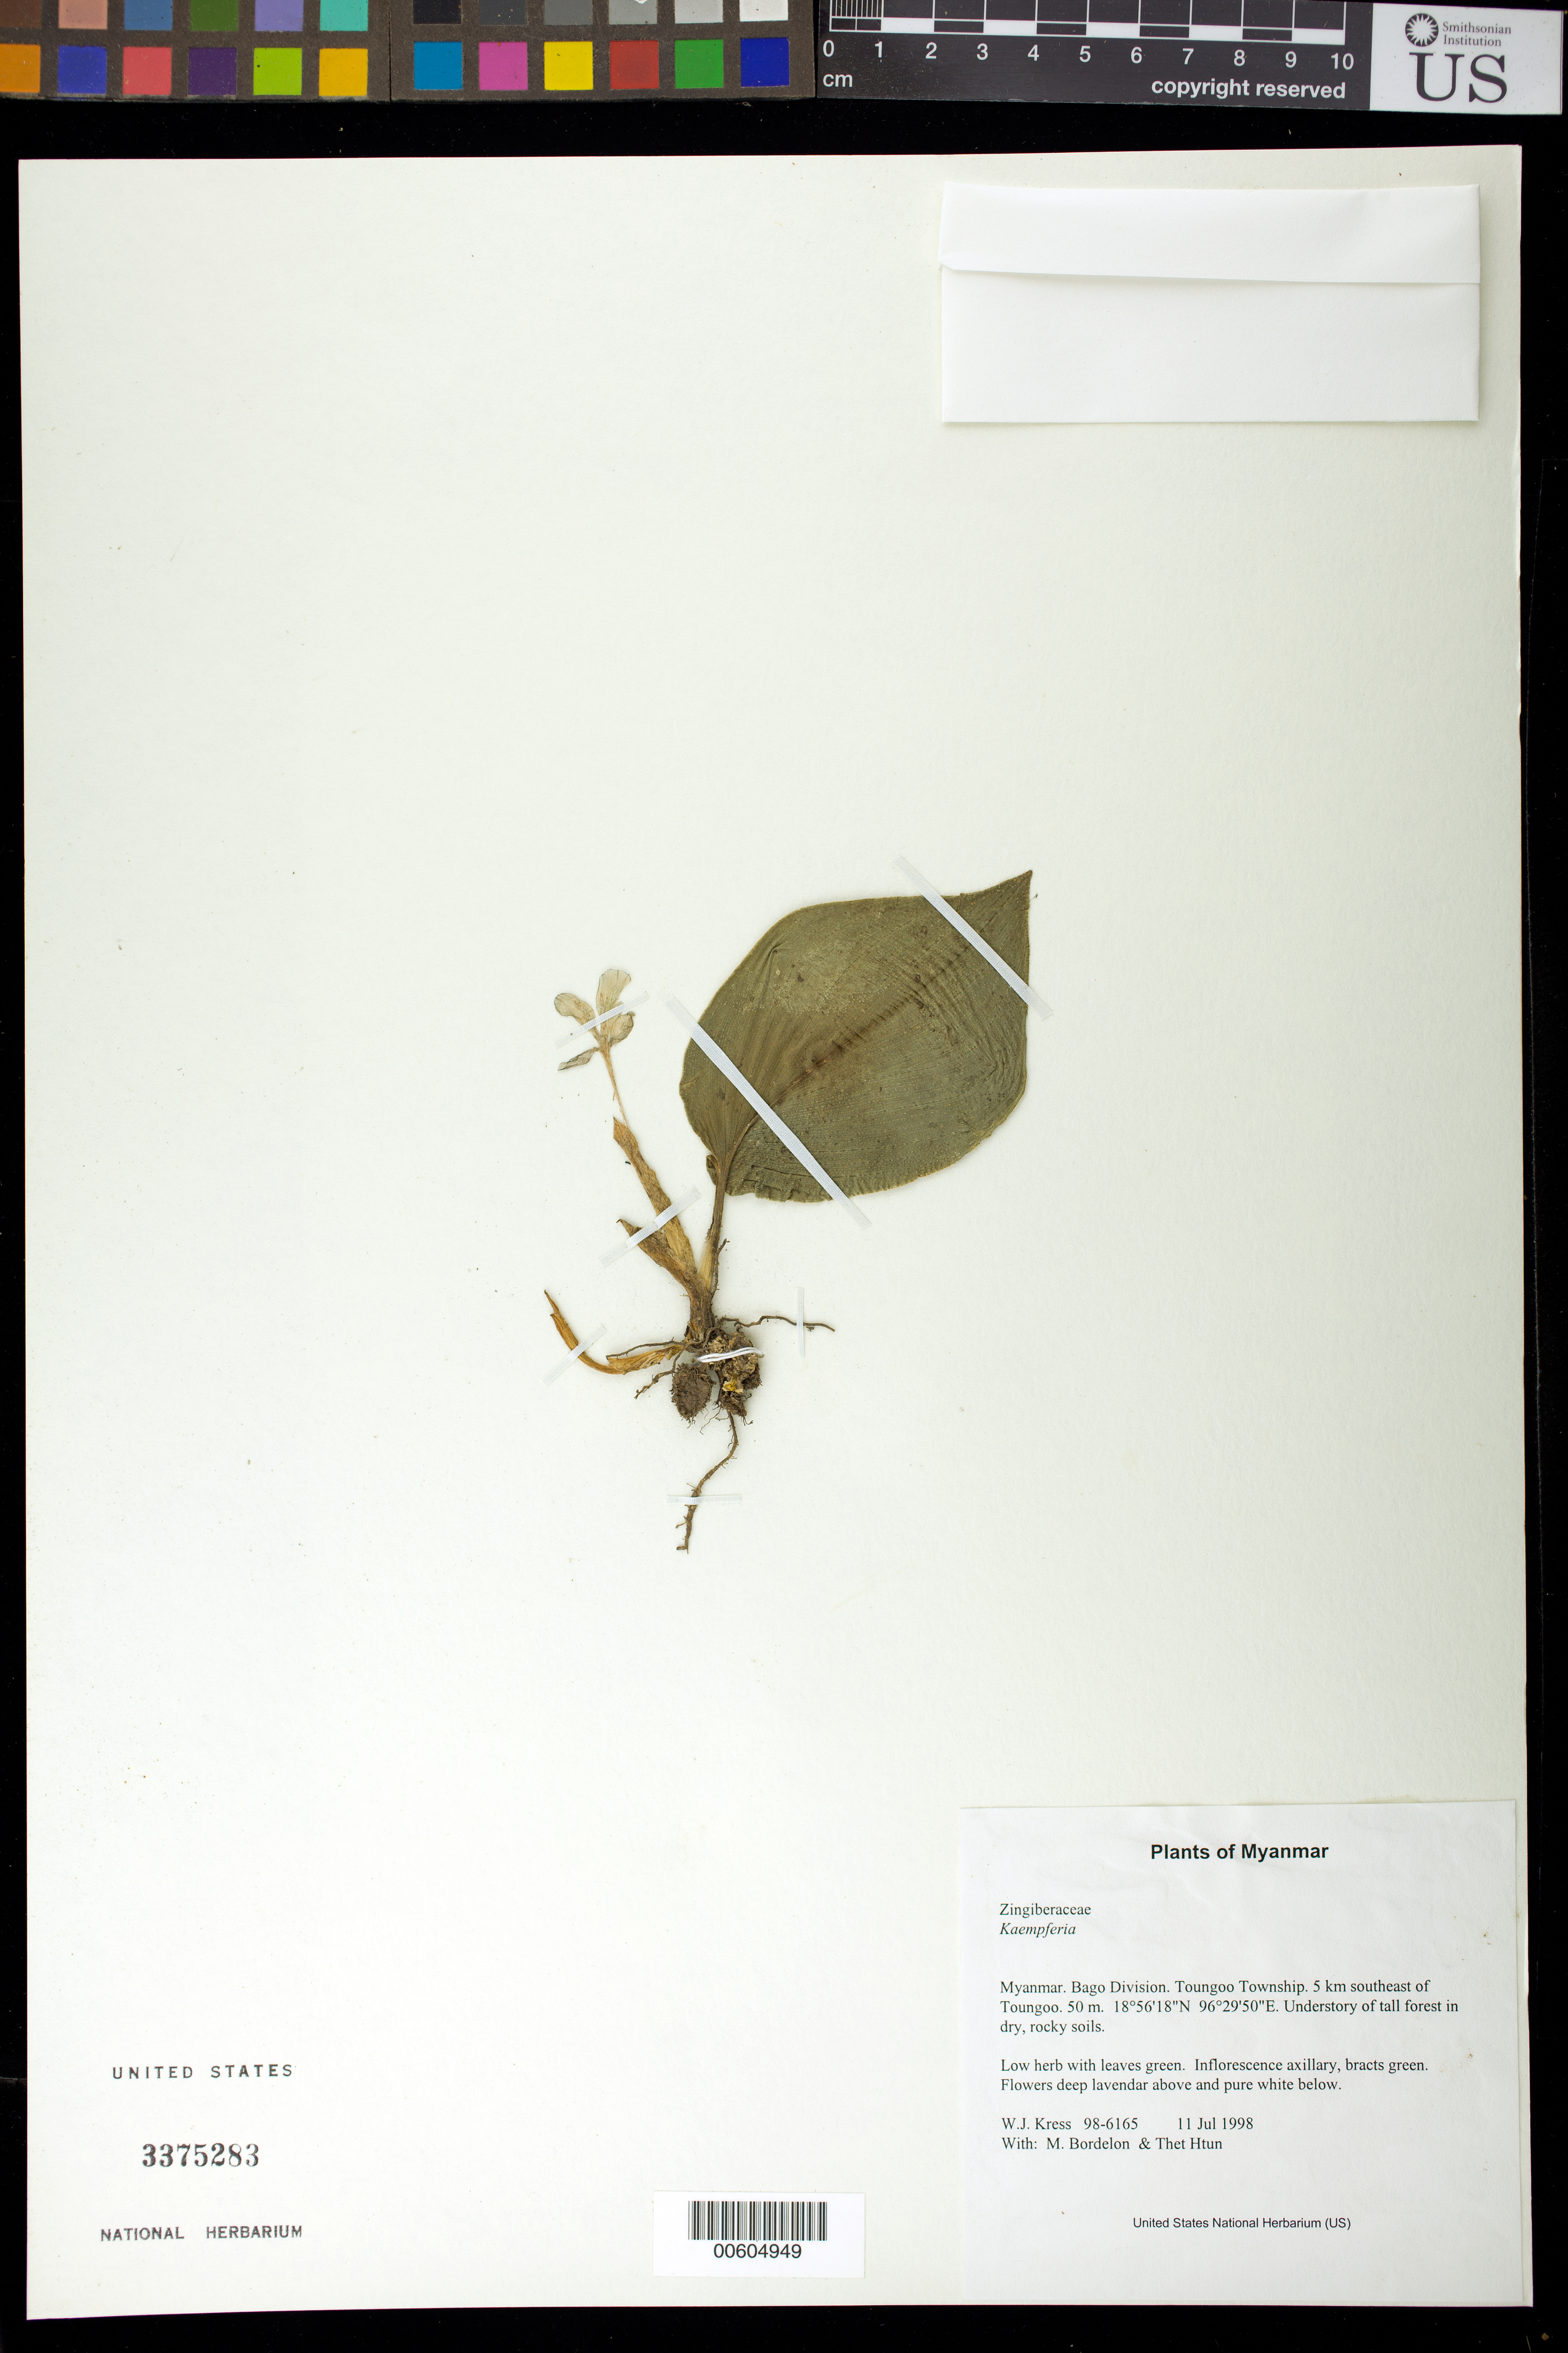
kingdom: Plantae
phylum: Tracheophyta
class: Liliopsida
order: Zingiberales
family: Zingiberaceae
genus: Kaempferia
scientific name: Kaempferia sp.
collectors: W. J. Kress, M. Bordelon & Thet Htun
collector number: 98-6165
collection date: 1998-07-11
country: Myanmar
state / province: Bago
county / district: Toungoo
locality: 5 km southeast of Toungoo.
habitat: Understory of tall forest in dry, rocky soils.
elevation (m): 50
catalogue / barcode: US 3375283